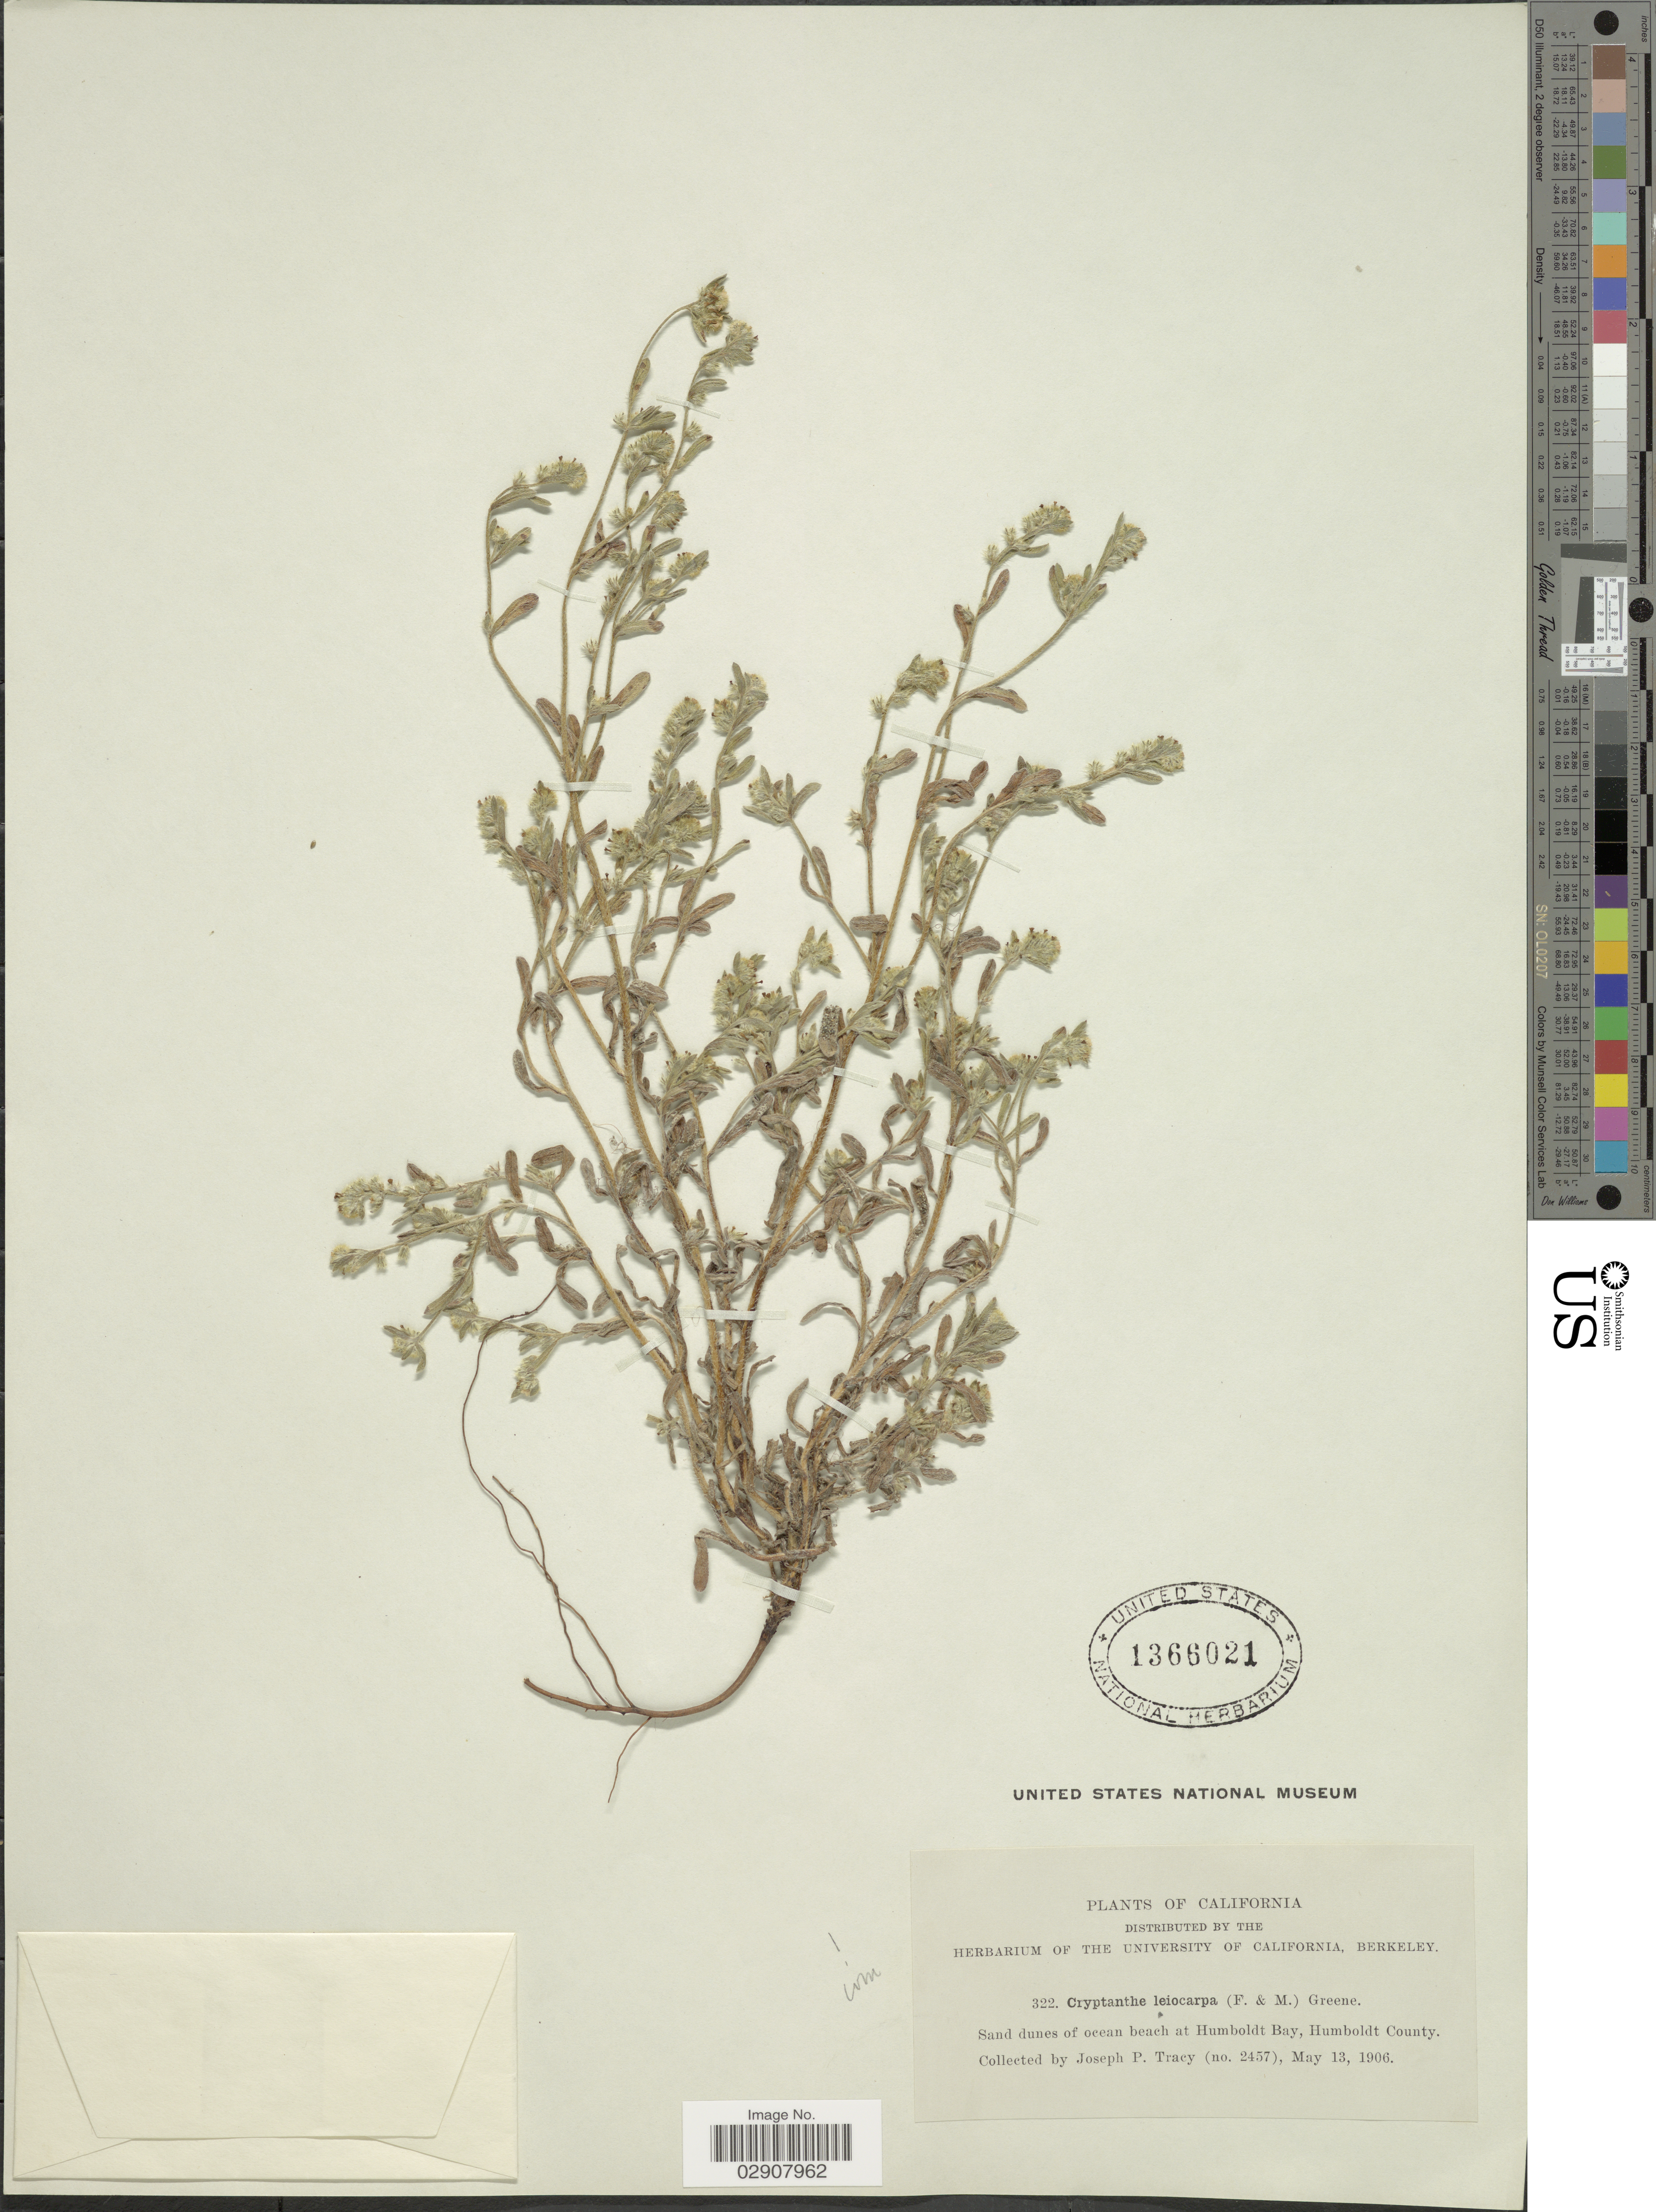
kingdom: Plantae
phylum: Tracheophyta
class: Magnoliopsida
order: Boraginales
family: Boraginaceae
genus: Cryptantha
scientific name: Cryptantha leiocarpa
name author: (Fisch. & C.A. Mey.) Greene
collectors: J. Tracy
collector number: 2457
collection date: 1906-05-13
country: United States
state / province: California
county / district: Humboldt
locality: Sand dunes of ocean beach at Humboldt Bay, Humboldt County.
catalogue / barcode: US 1366021